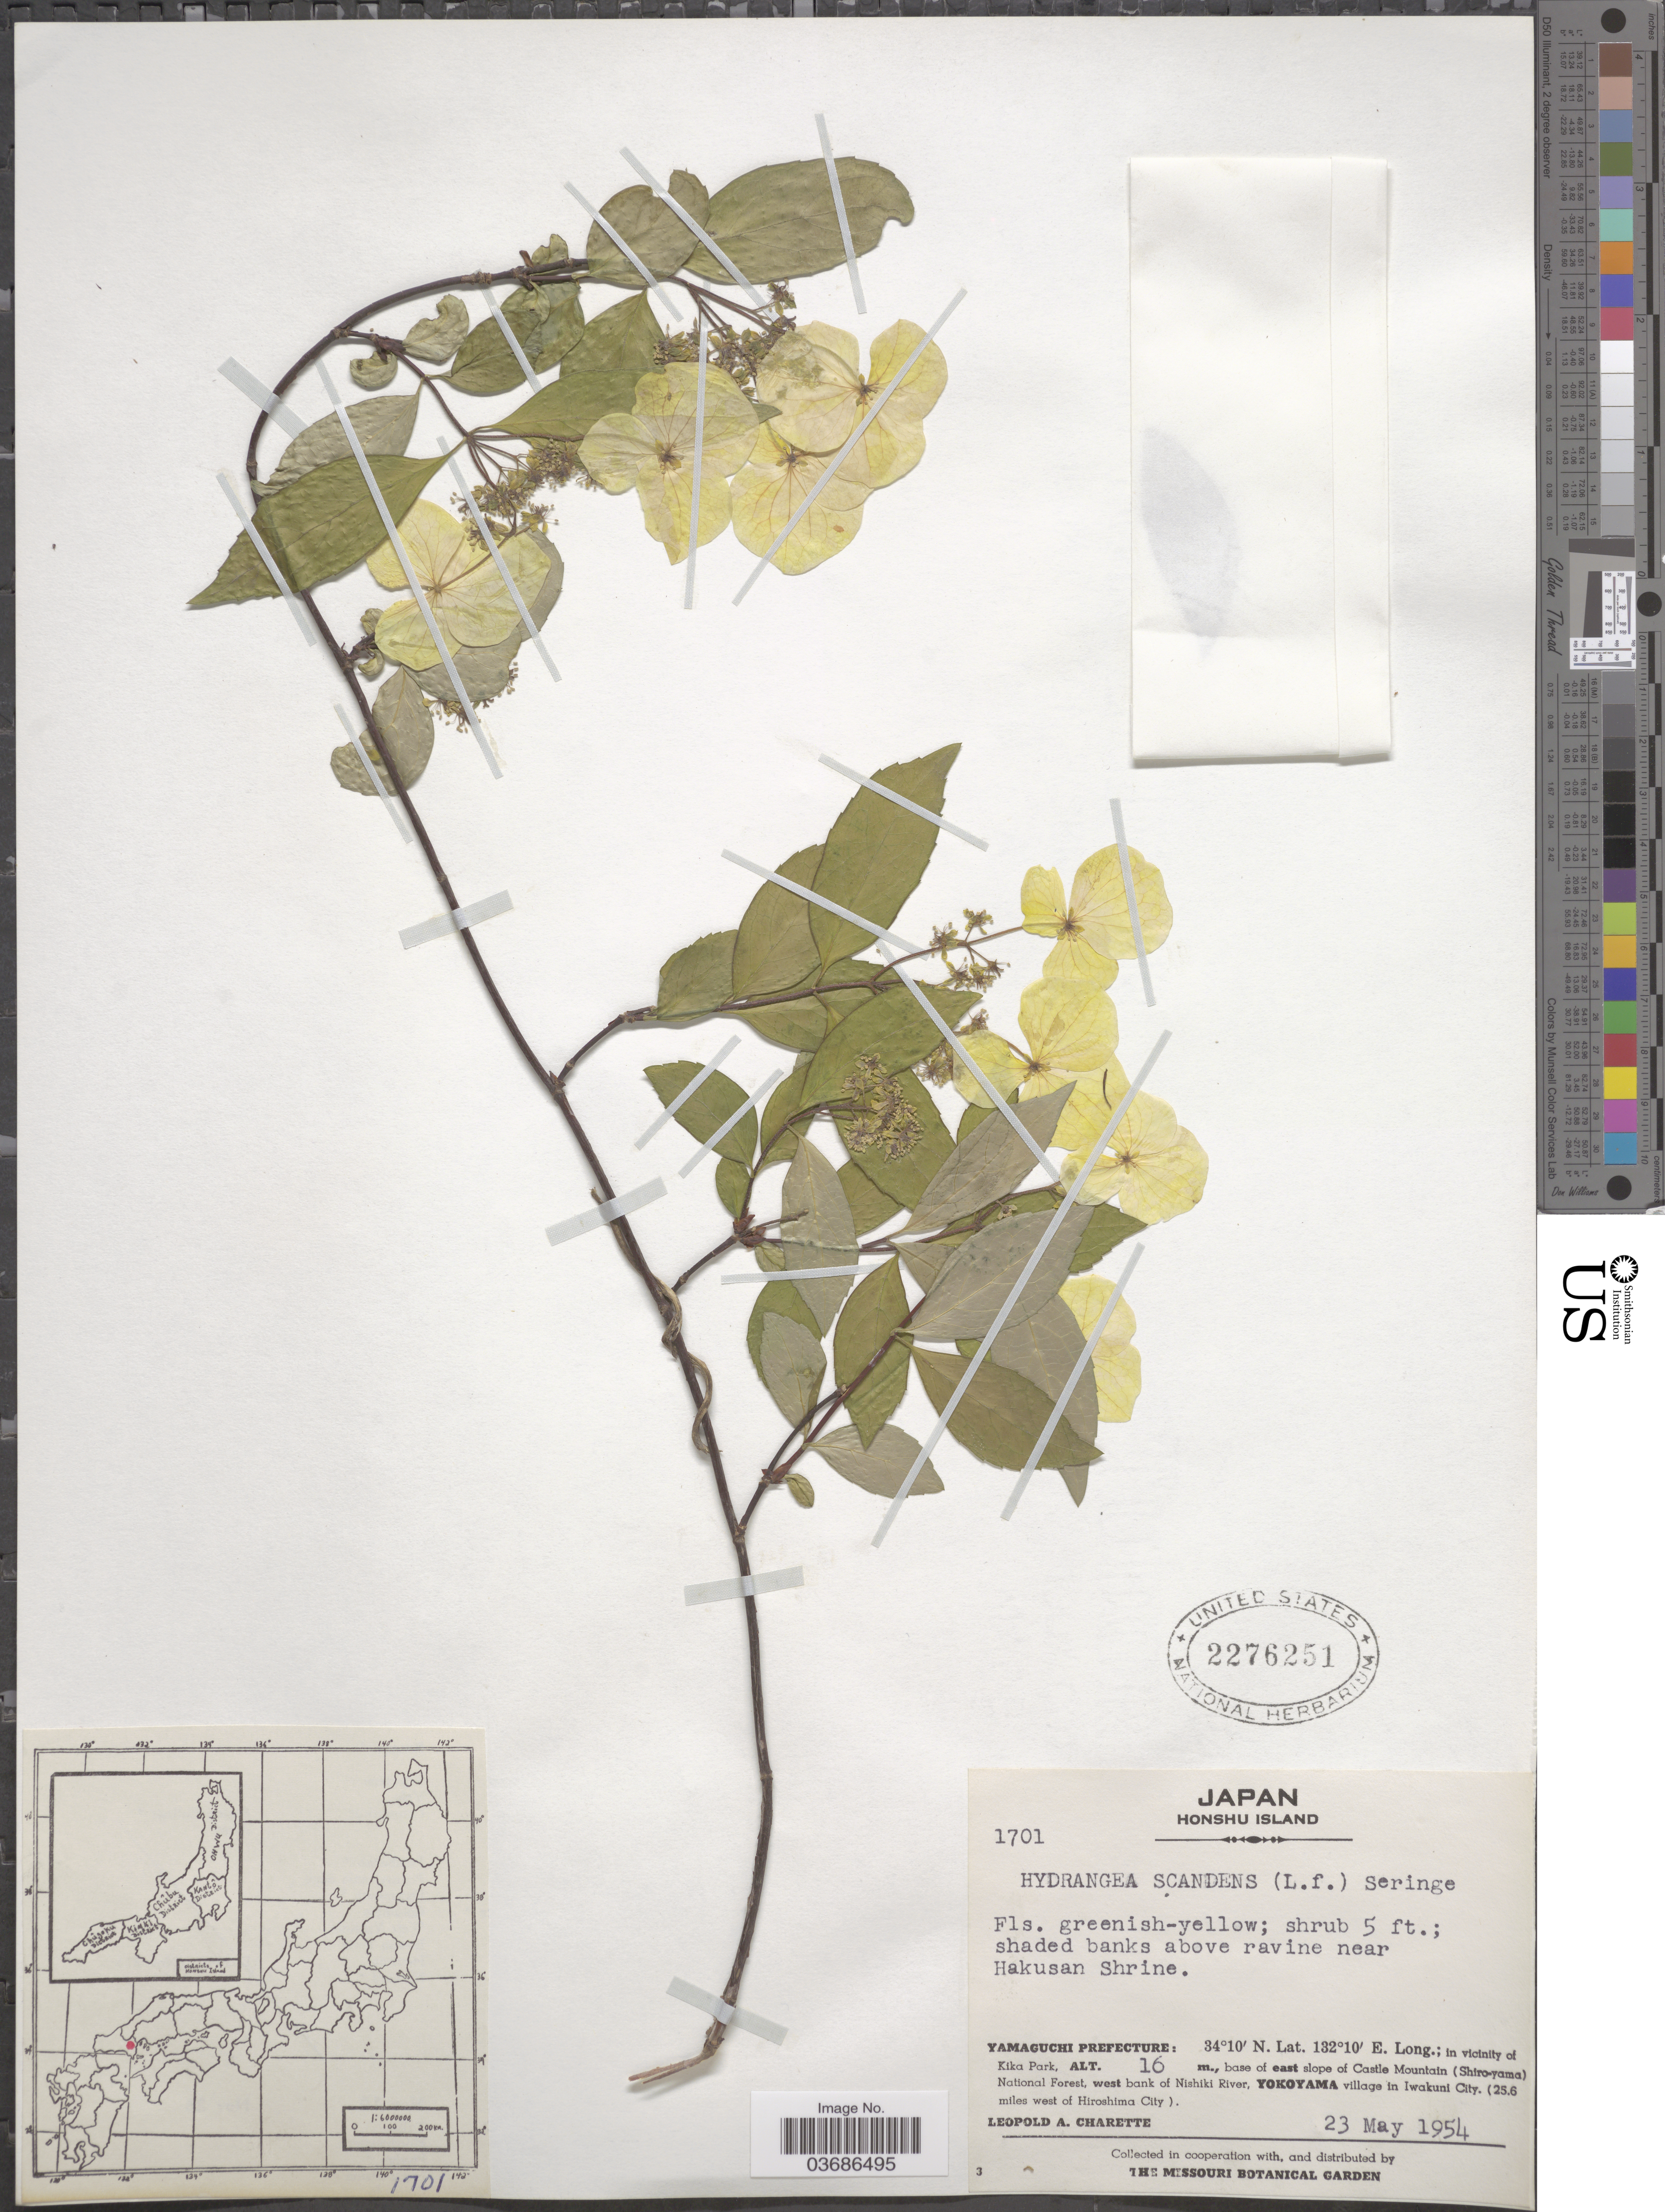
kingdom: Plantae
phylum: Tracheophyta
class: Magnoliopsida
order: Cornales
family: Hydrangeaceae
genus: Hydrangea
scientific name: Hydrangea scandens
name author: (L. f.) Ser.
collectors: L. A. Charette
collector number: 1701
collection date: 1954-05-23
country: Japan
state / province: Yamaguti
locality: Honshu Island. Shaded banks above ravine near Hakusan Shrine. Yamaguchi Prefecture: in vicinity of Kika Park, base of east slope of Castle Mountain (Shiro-yama) National Forest, west bank of Nishiki River, Yokoyama village in Iwakuni City. (25.6 miles west of Hiroshima City).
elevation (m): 16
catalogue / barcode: US 2276251